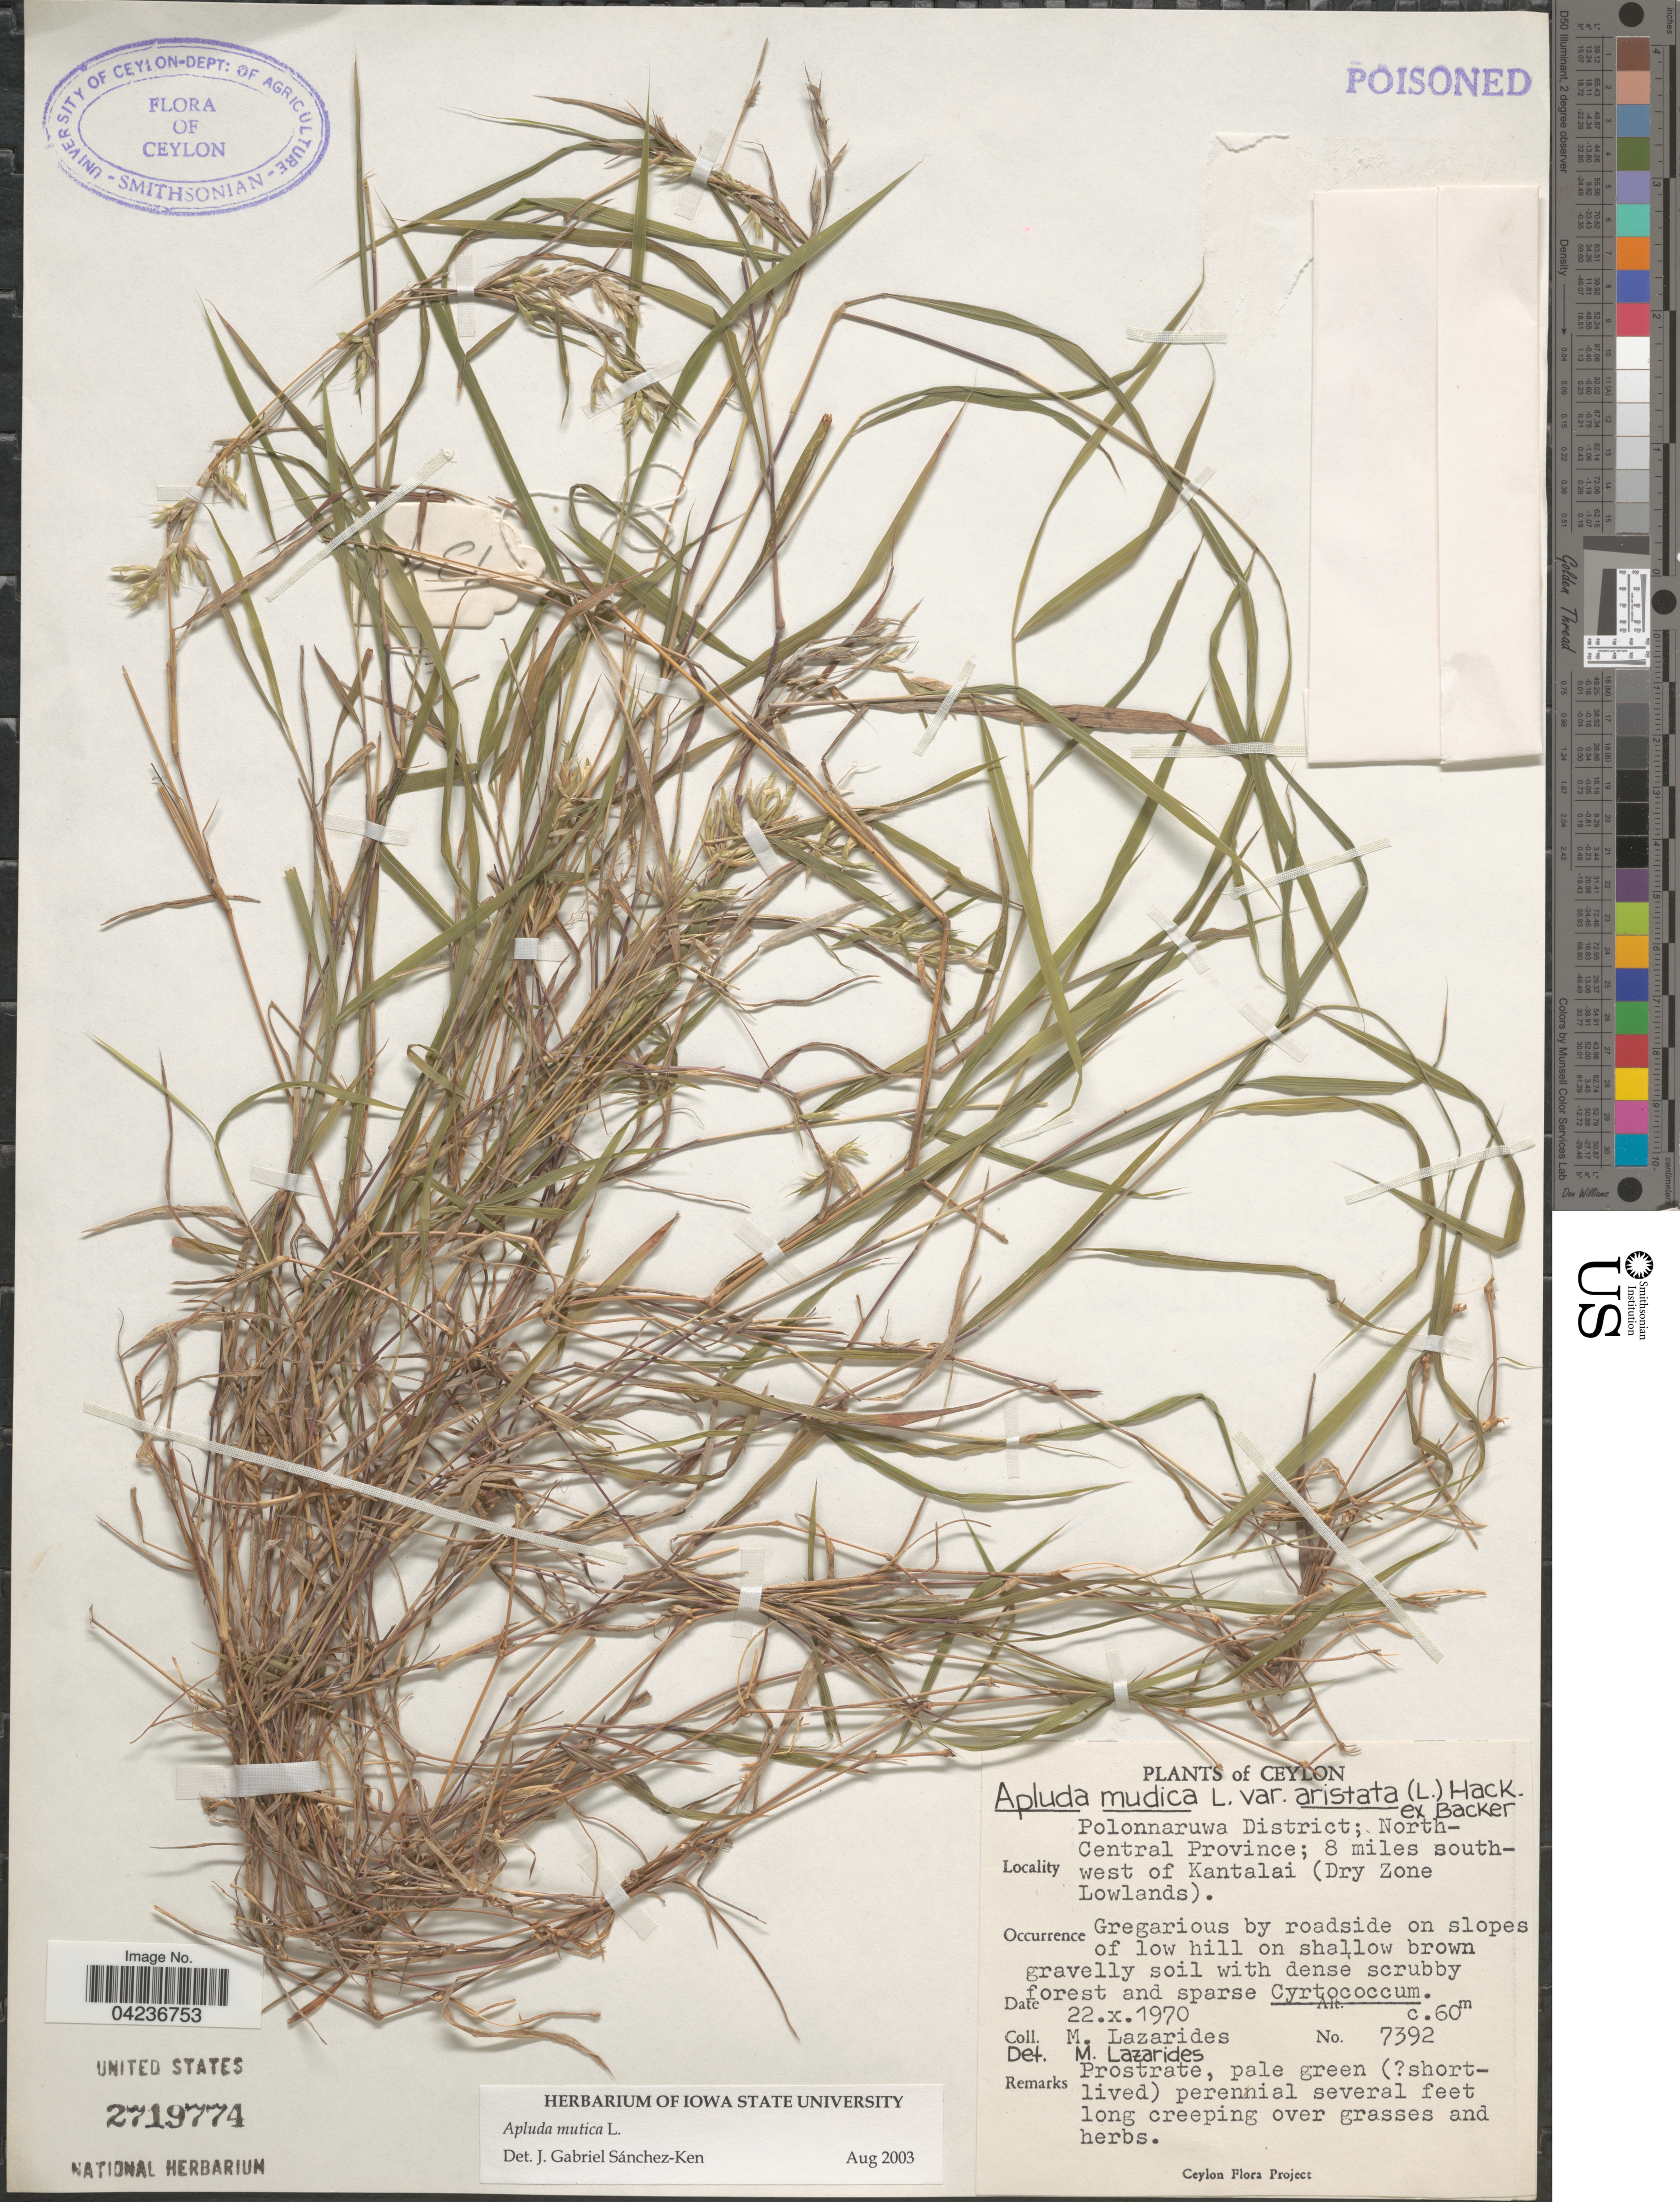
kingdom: Plantae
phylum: Tracheophyta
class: Liliopsida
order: Poales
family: Poaceae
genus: Apluda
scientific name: Apluda mutica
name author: L.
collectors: M. Lazarides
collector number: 7392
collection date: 1970-10-22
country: Sri Lanka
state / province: North Central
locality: Ceylon. Polonnaruwa District; 8 miles south-west of Kantalai (Dry Zone Lowlands).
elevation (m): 60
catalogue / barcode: US 2719774